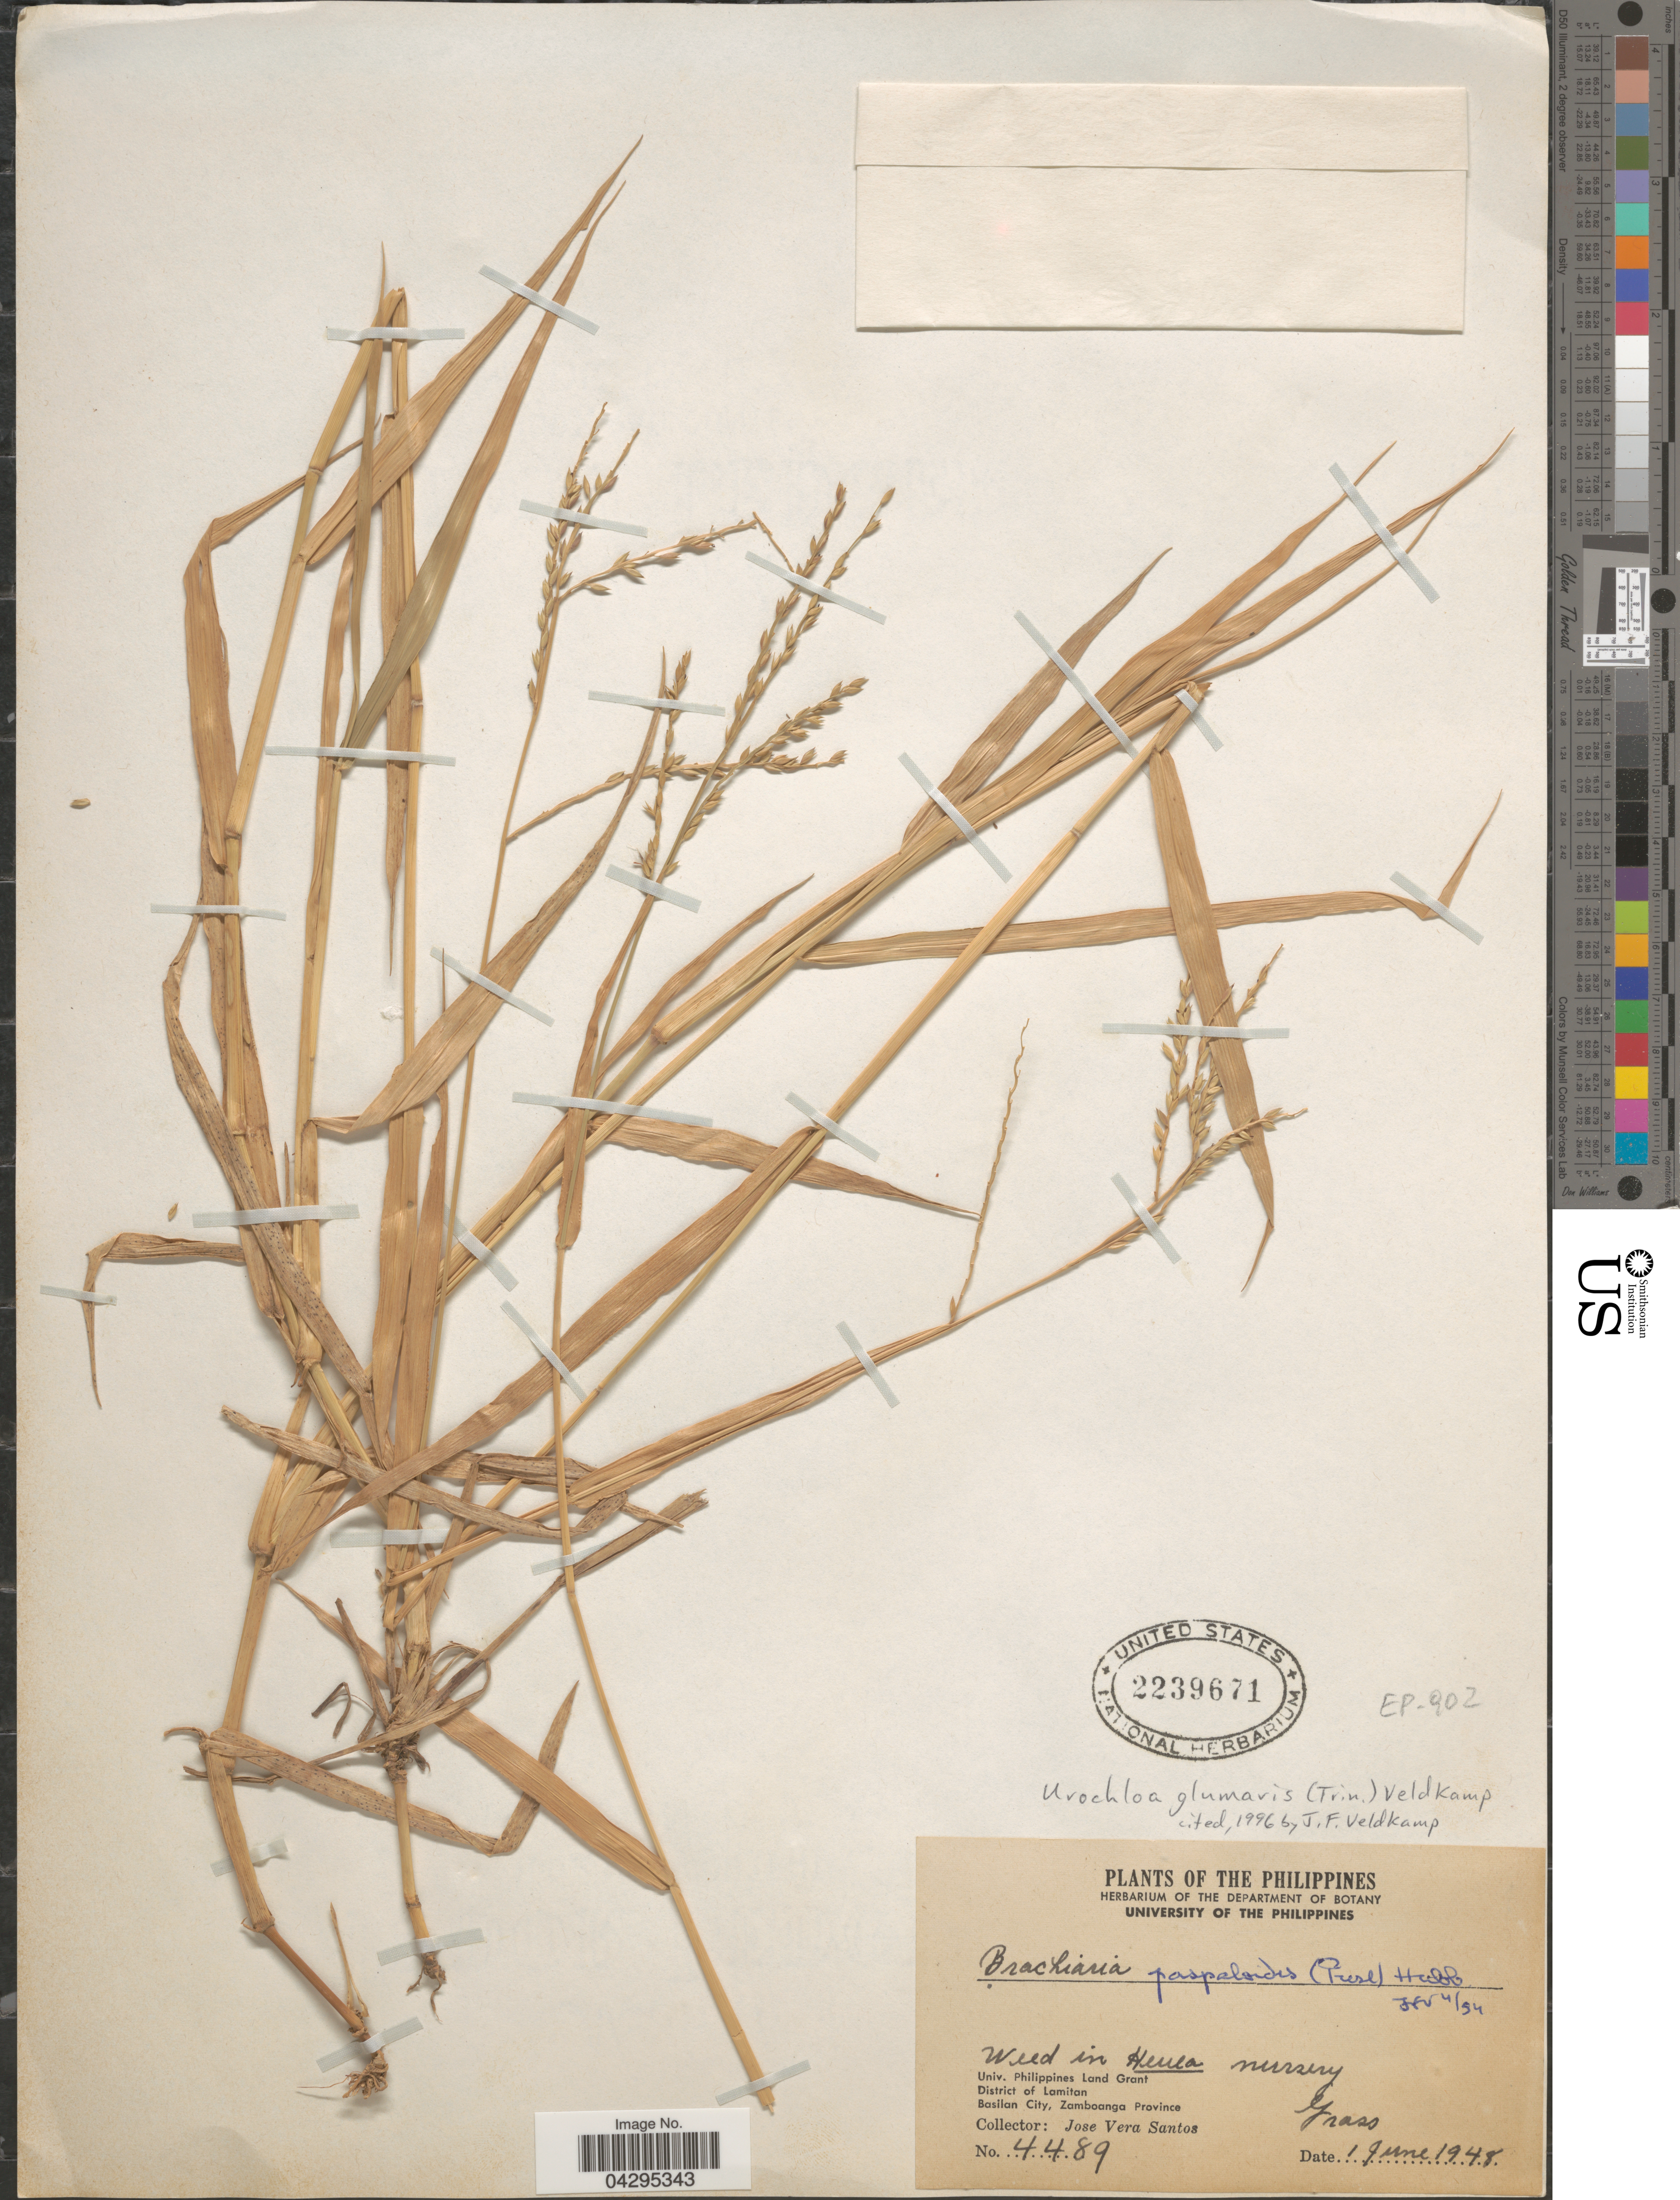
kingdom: Plantae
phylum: Tracheophyta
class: Liliopsida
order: Poales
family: Poaceae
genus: Urochloa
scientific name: Urochloa glumaris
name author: (Trin.) Veldkamp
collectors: J. Santos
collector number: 4489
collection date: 1948-06-01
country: Philippines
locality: Weed in Henea nursery. Univ. Philippines Land Grant. District of Lamitan. Basilan City, Zamboanga Province.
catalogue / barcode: US 2239671